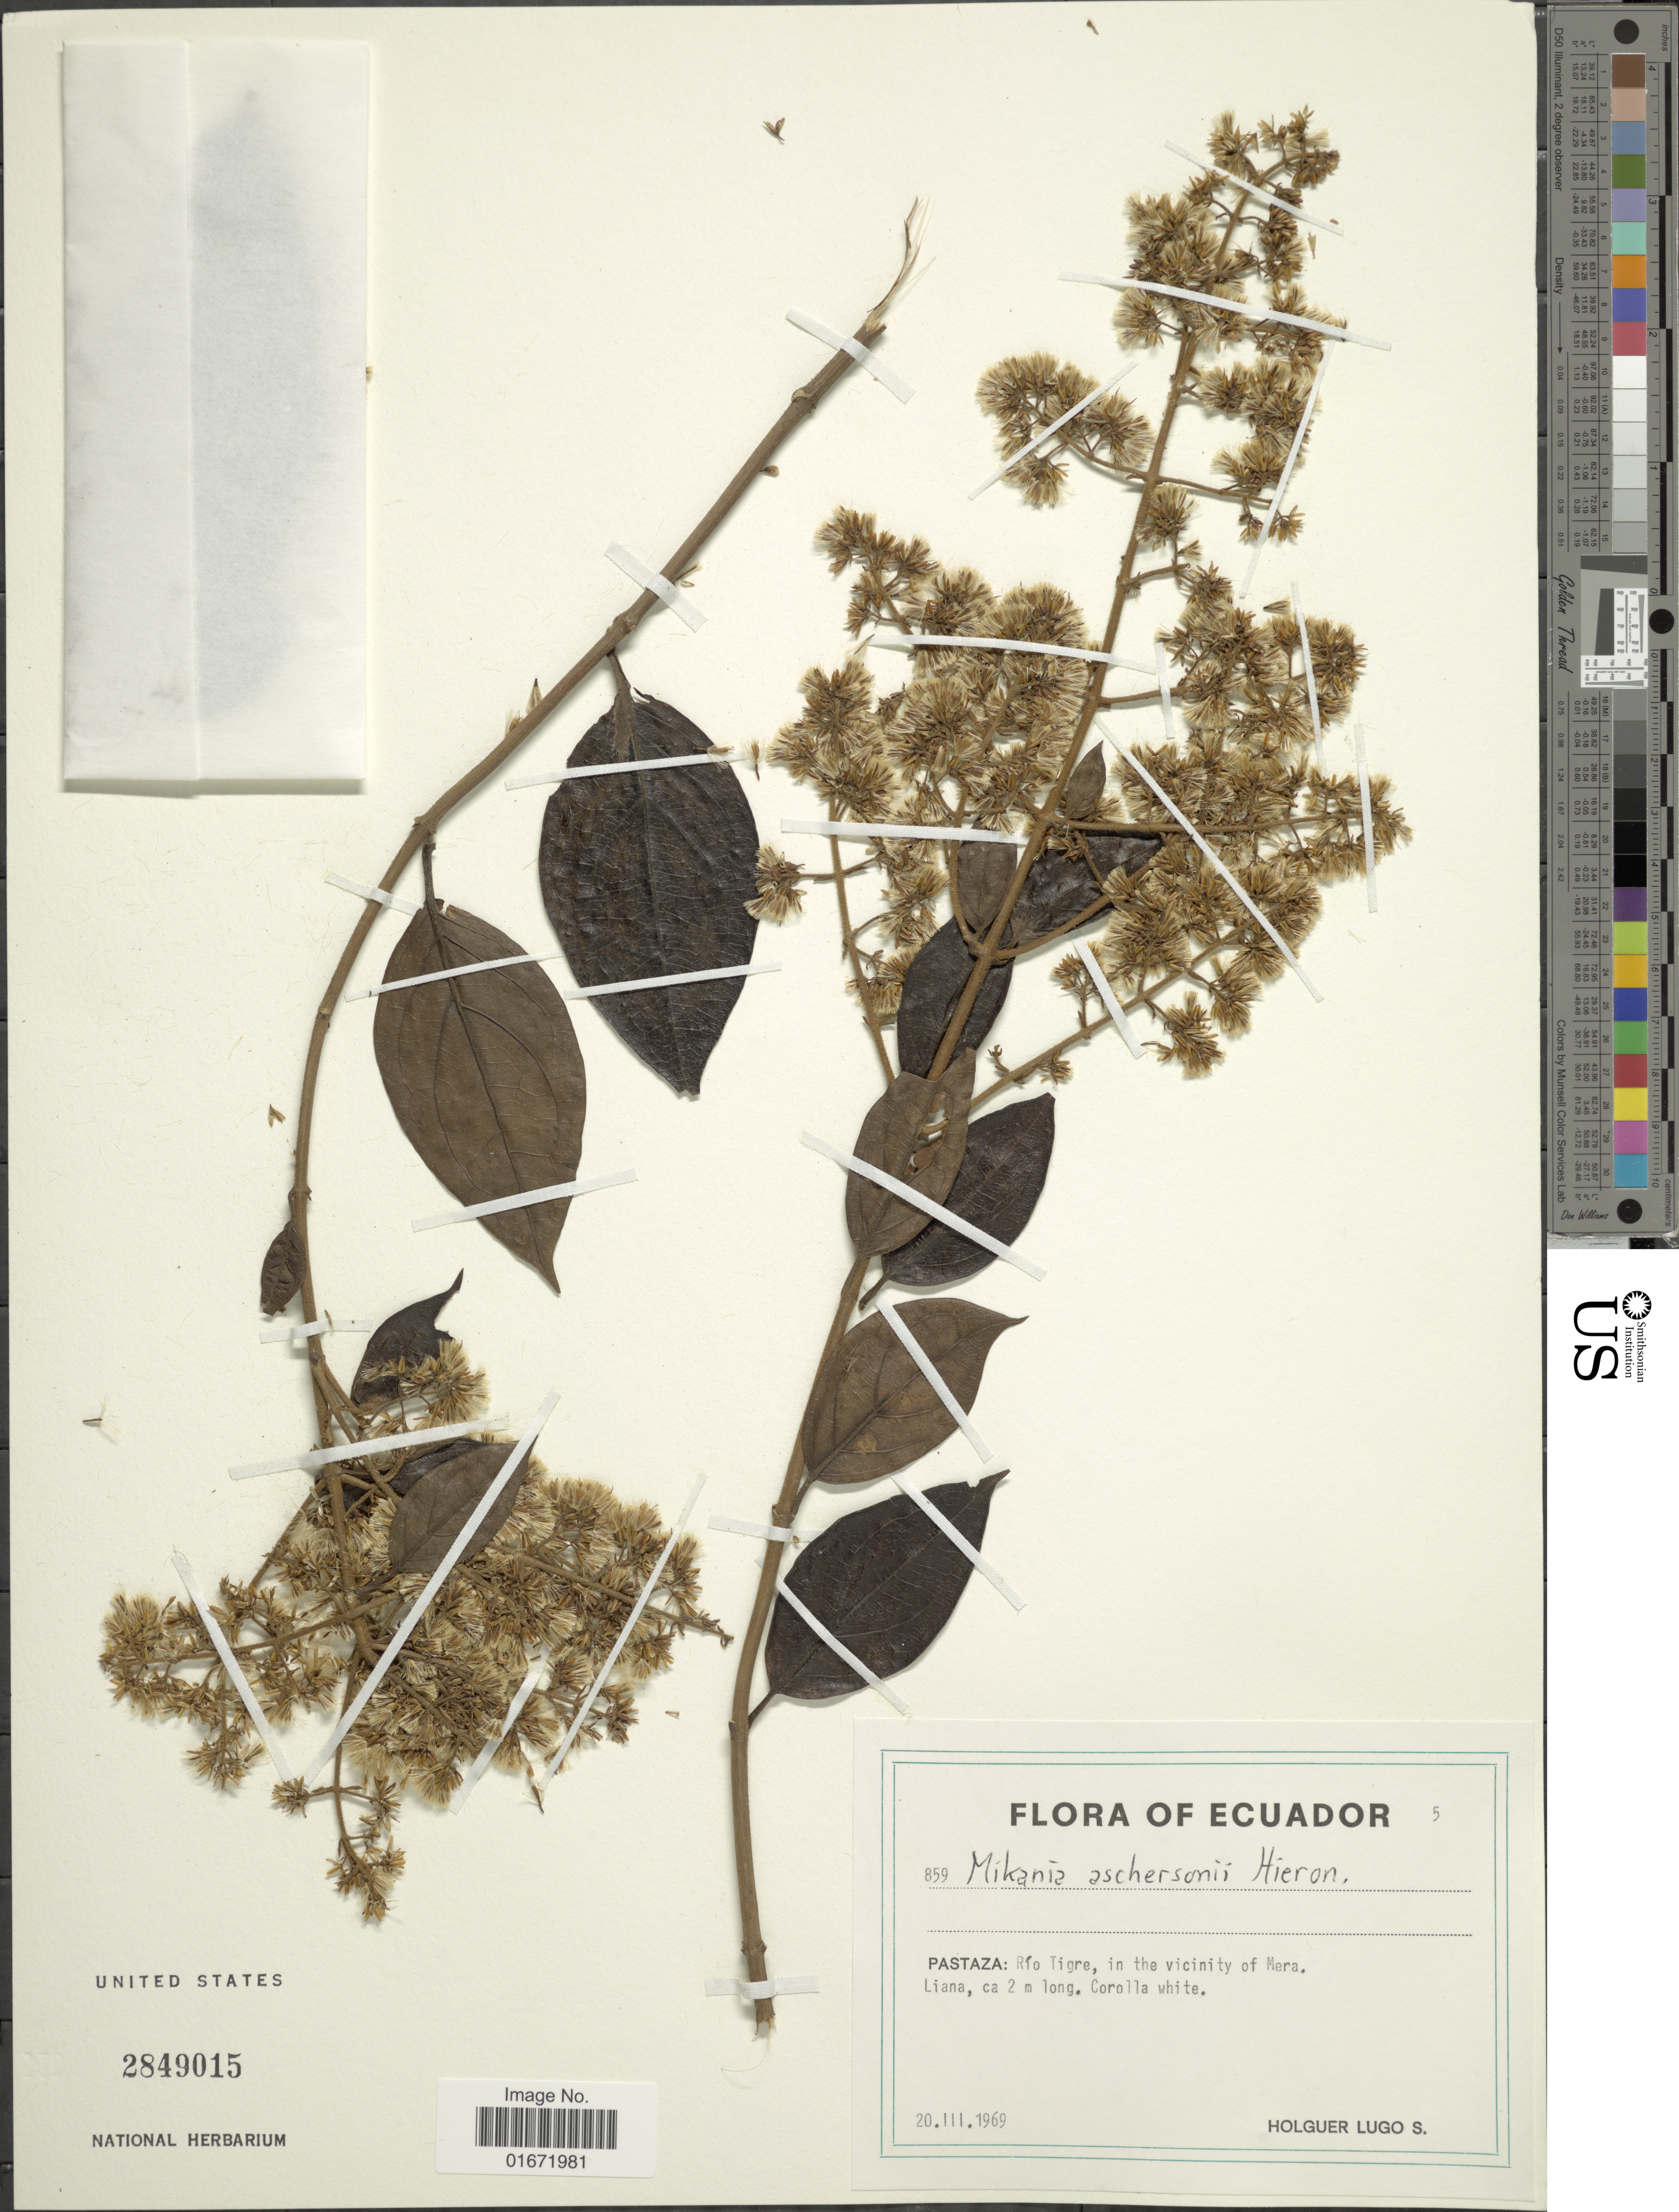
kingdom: Plantae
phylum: Tracheophyta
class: Magnoliopsida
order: Asterales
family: Asteraceae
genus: Mikania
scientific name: Mikania nigropunctulata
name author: Hieron.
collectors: H. Lugo S.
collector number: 859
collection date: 1969-03-20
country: Ecuador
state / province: Pastaza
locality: Pastaza: Río Tigre, in the vicinity of Mera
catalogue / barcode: US 2849015